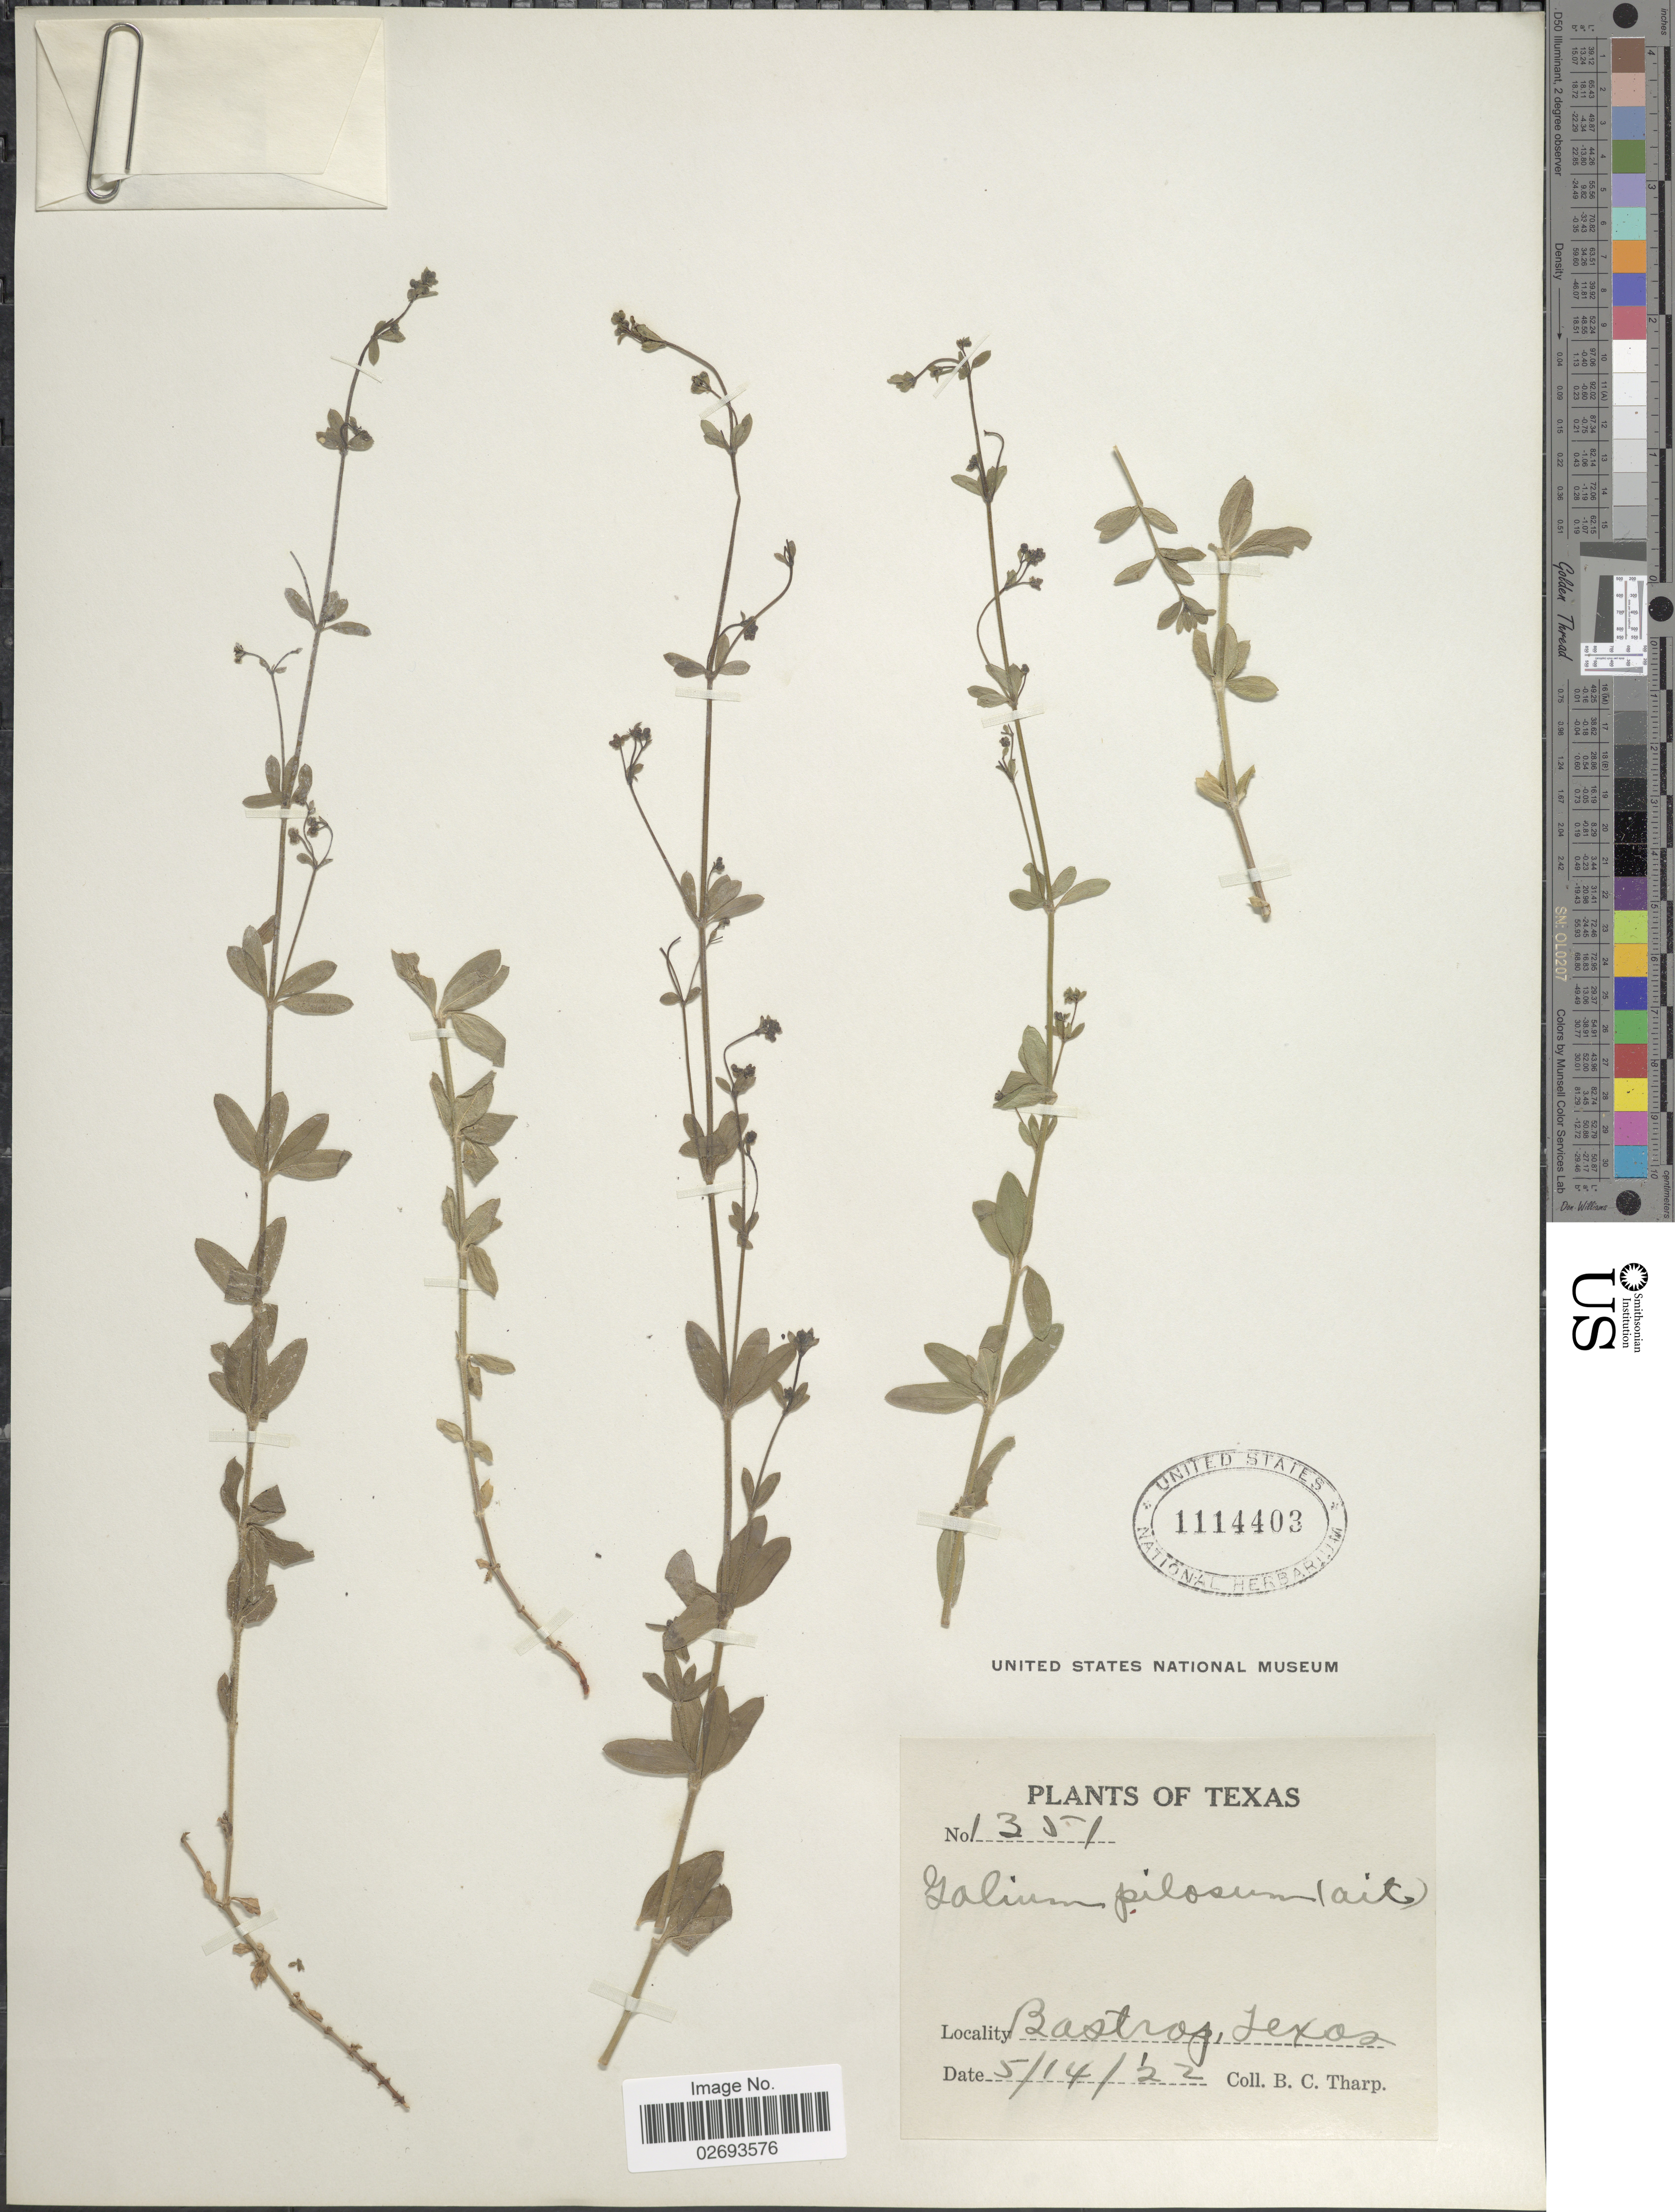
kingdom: Plantae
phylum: Tracheophyta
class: Magnoliopsida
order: Gentianales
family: Rubiaceae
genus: Galium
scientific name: Galium pilosum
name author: Aiton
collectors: B. C. Tharp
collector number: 1351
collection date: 1922-05-14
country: United States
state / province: Texas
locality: Bastrop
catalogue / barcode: US 1114403